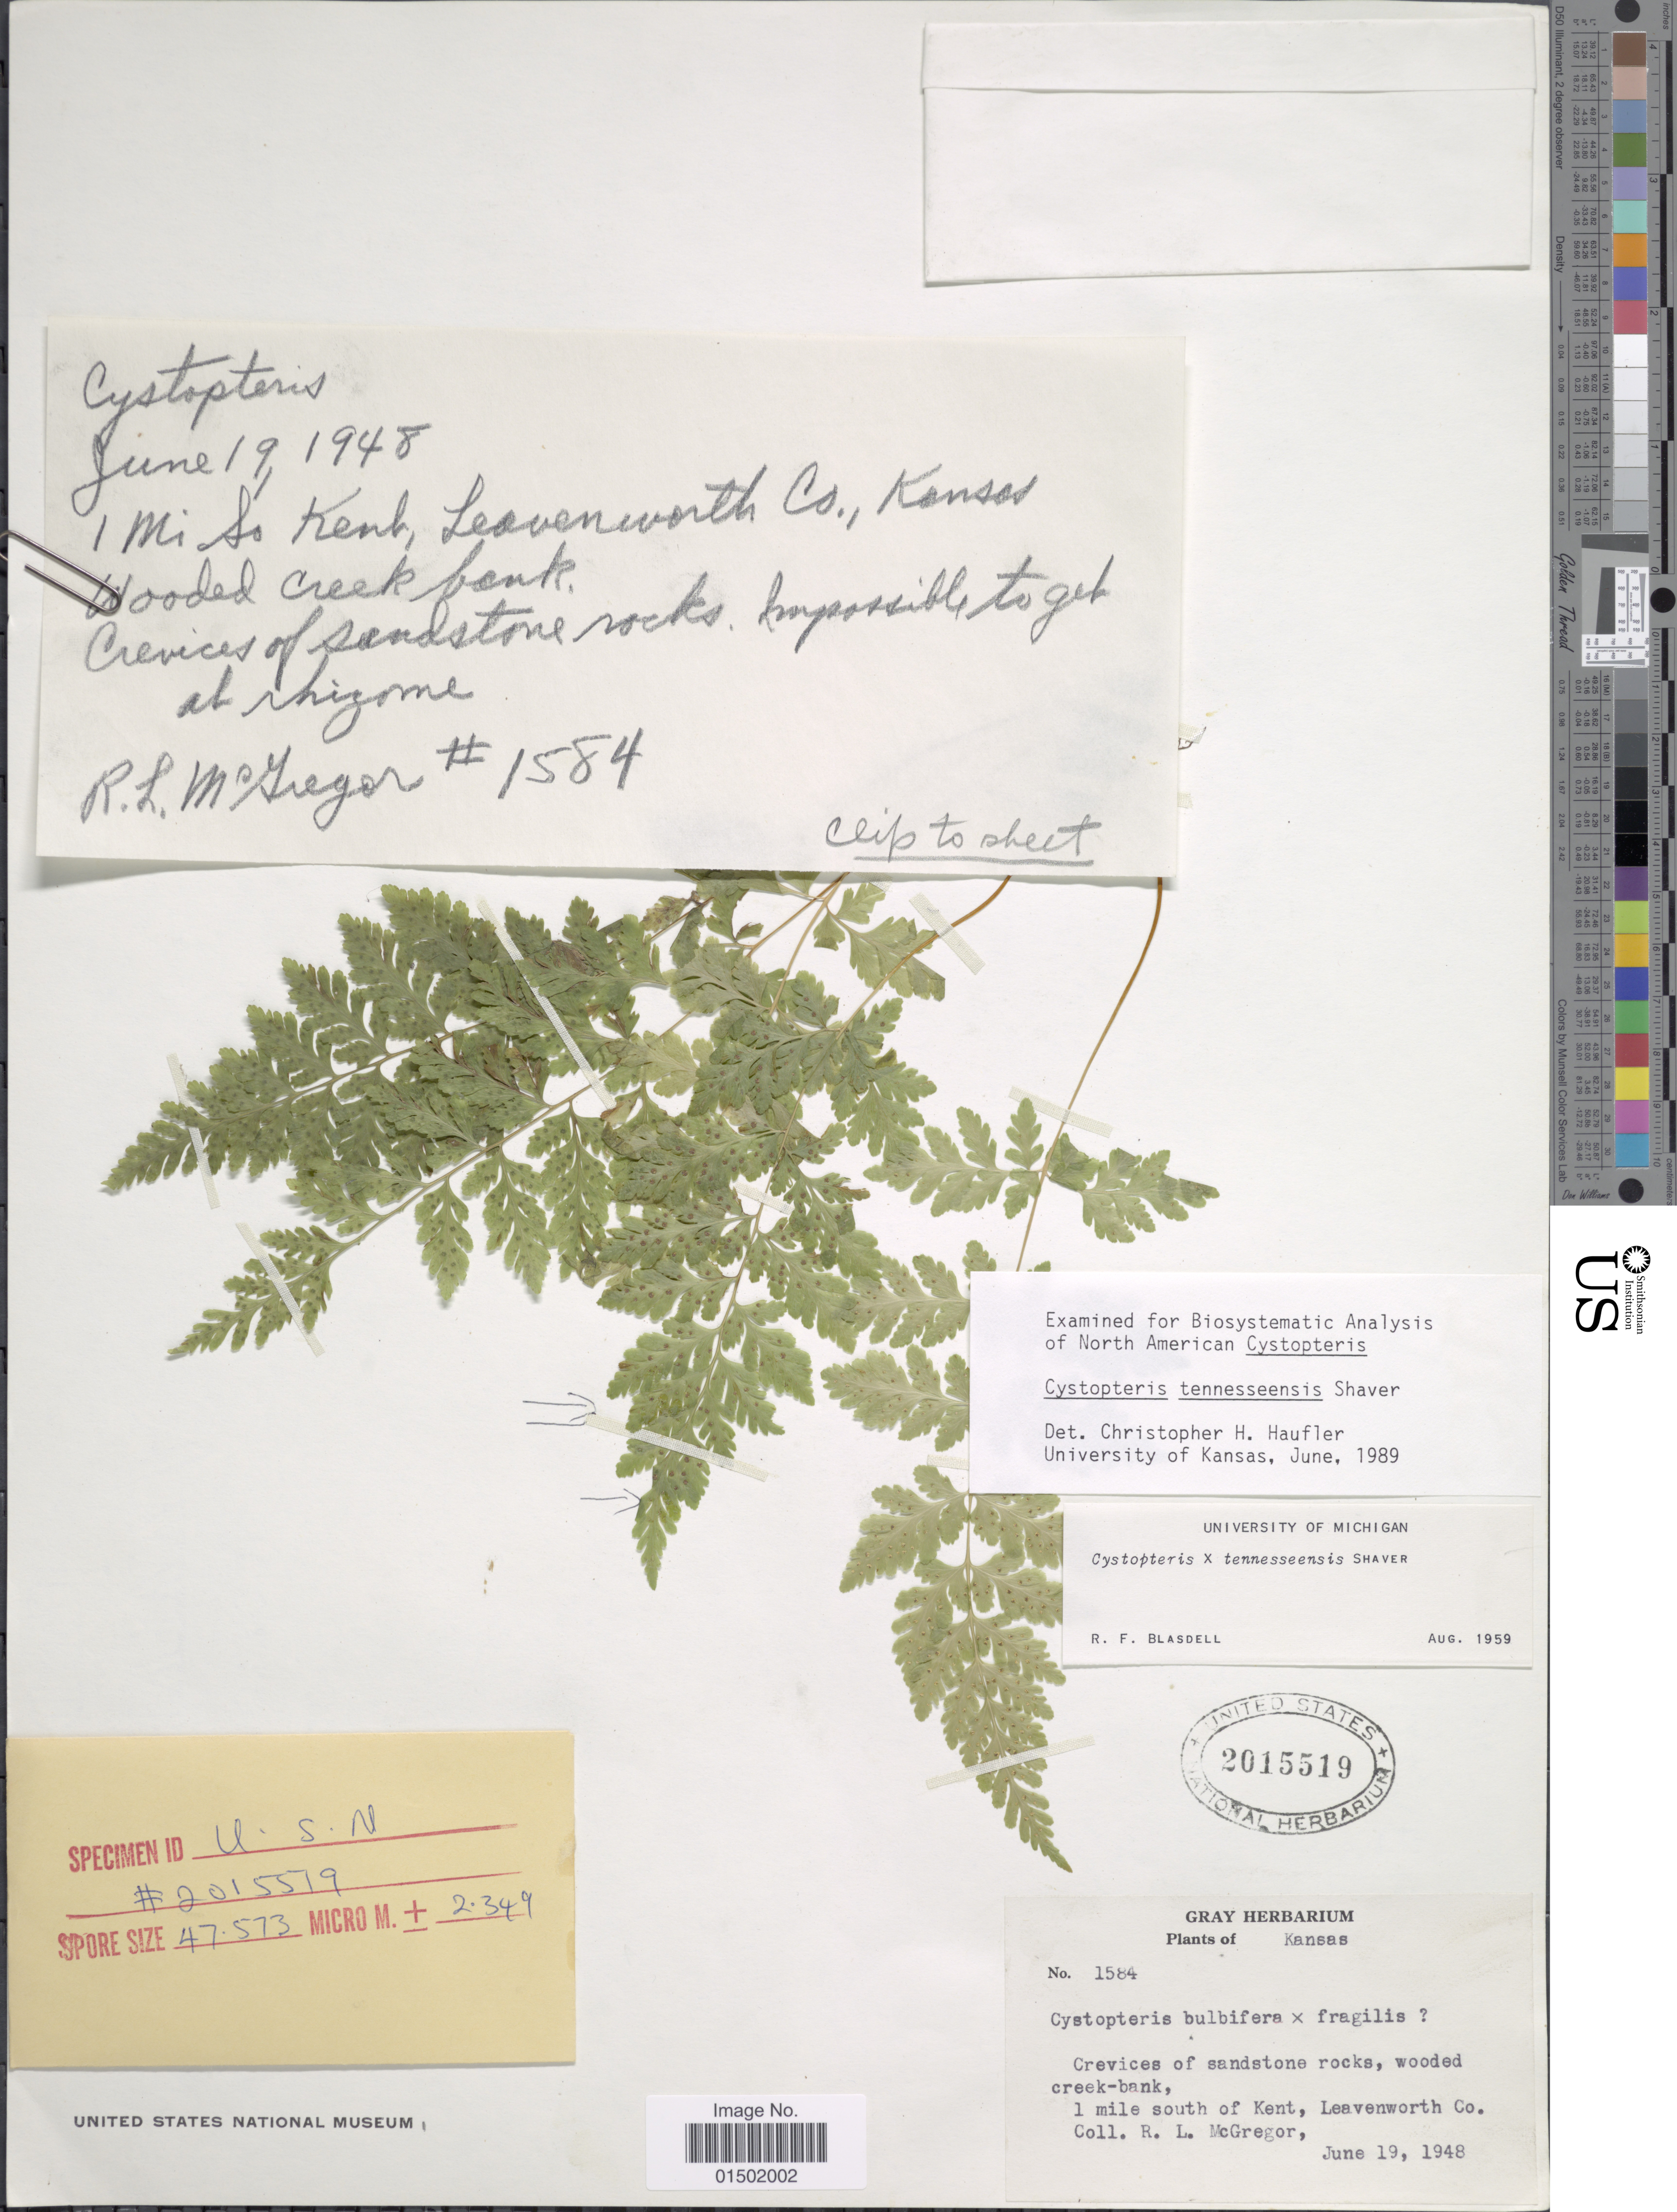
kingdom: Plantae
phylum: Tracheophyta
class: Polypodiopsida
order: Polypodiales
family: Cystopteridaceae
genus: Cystopteris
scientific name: Cystopteris tennesseensis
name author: Shaver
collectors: R. McGregor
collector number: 1584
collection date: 1948-06-19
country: United States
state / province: Kansas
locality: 1 mile south of Kent. Leavenworth Co.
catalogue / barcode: US 2015519